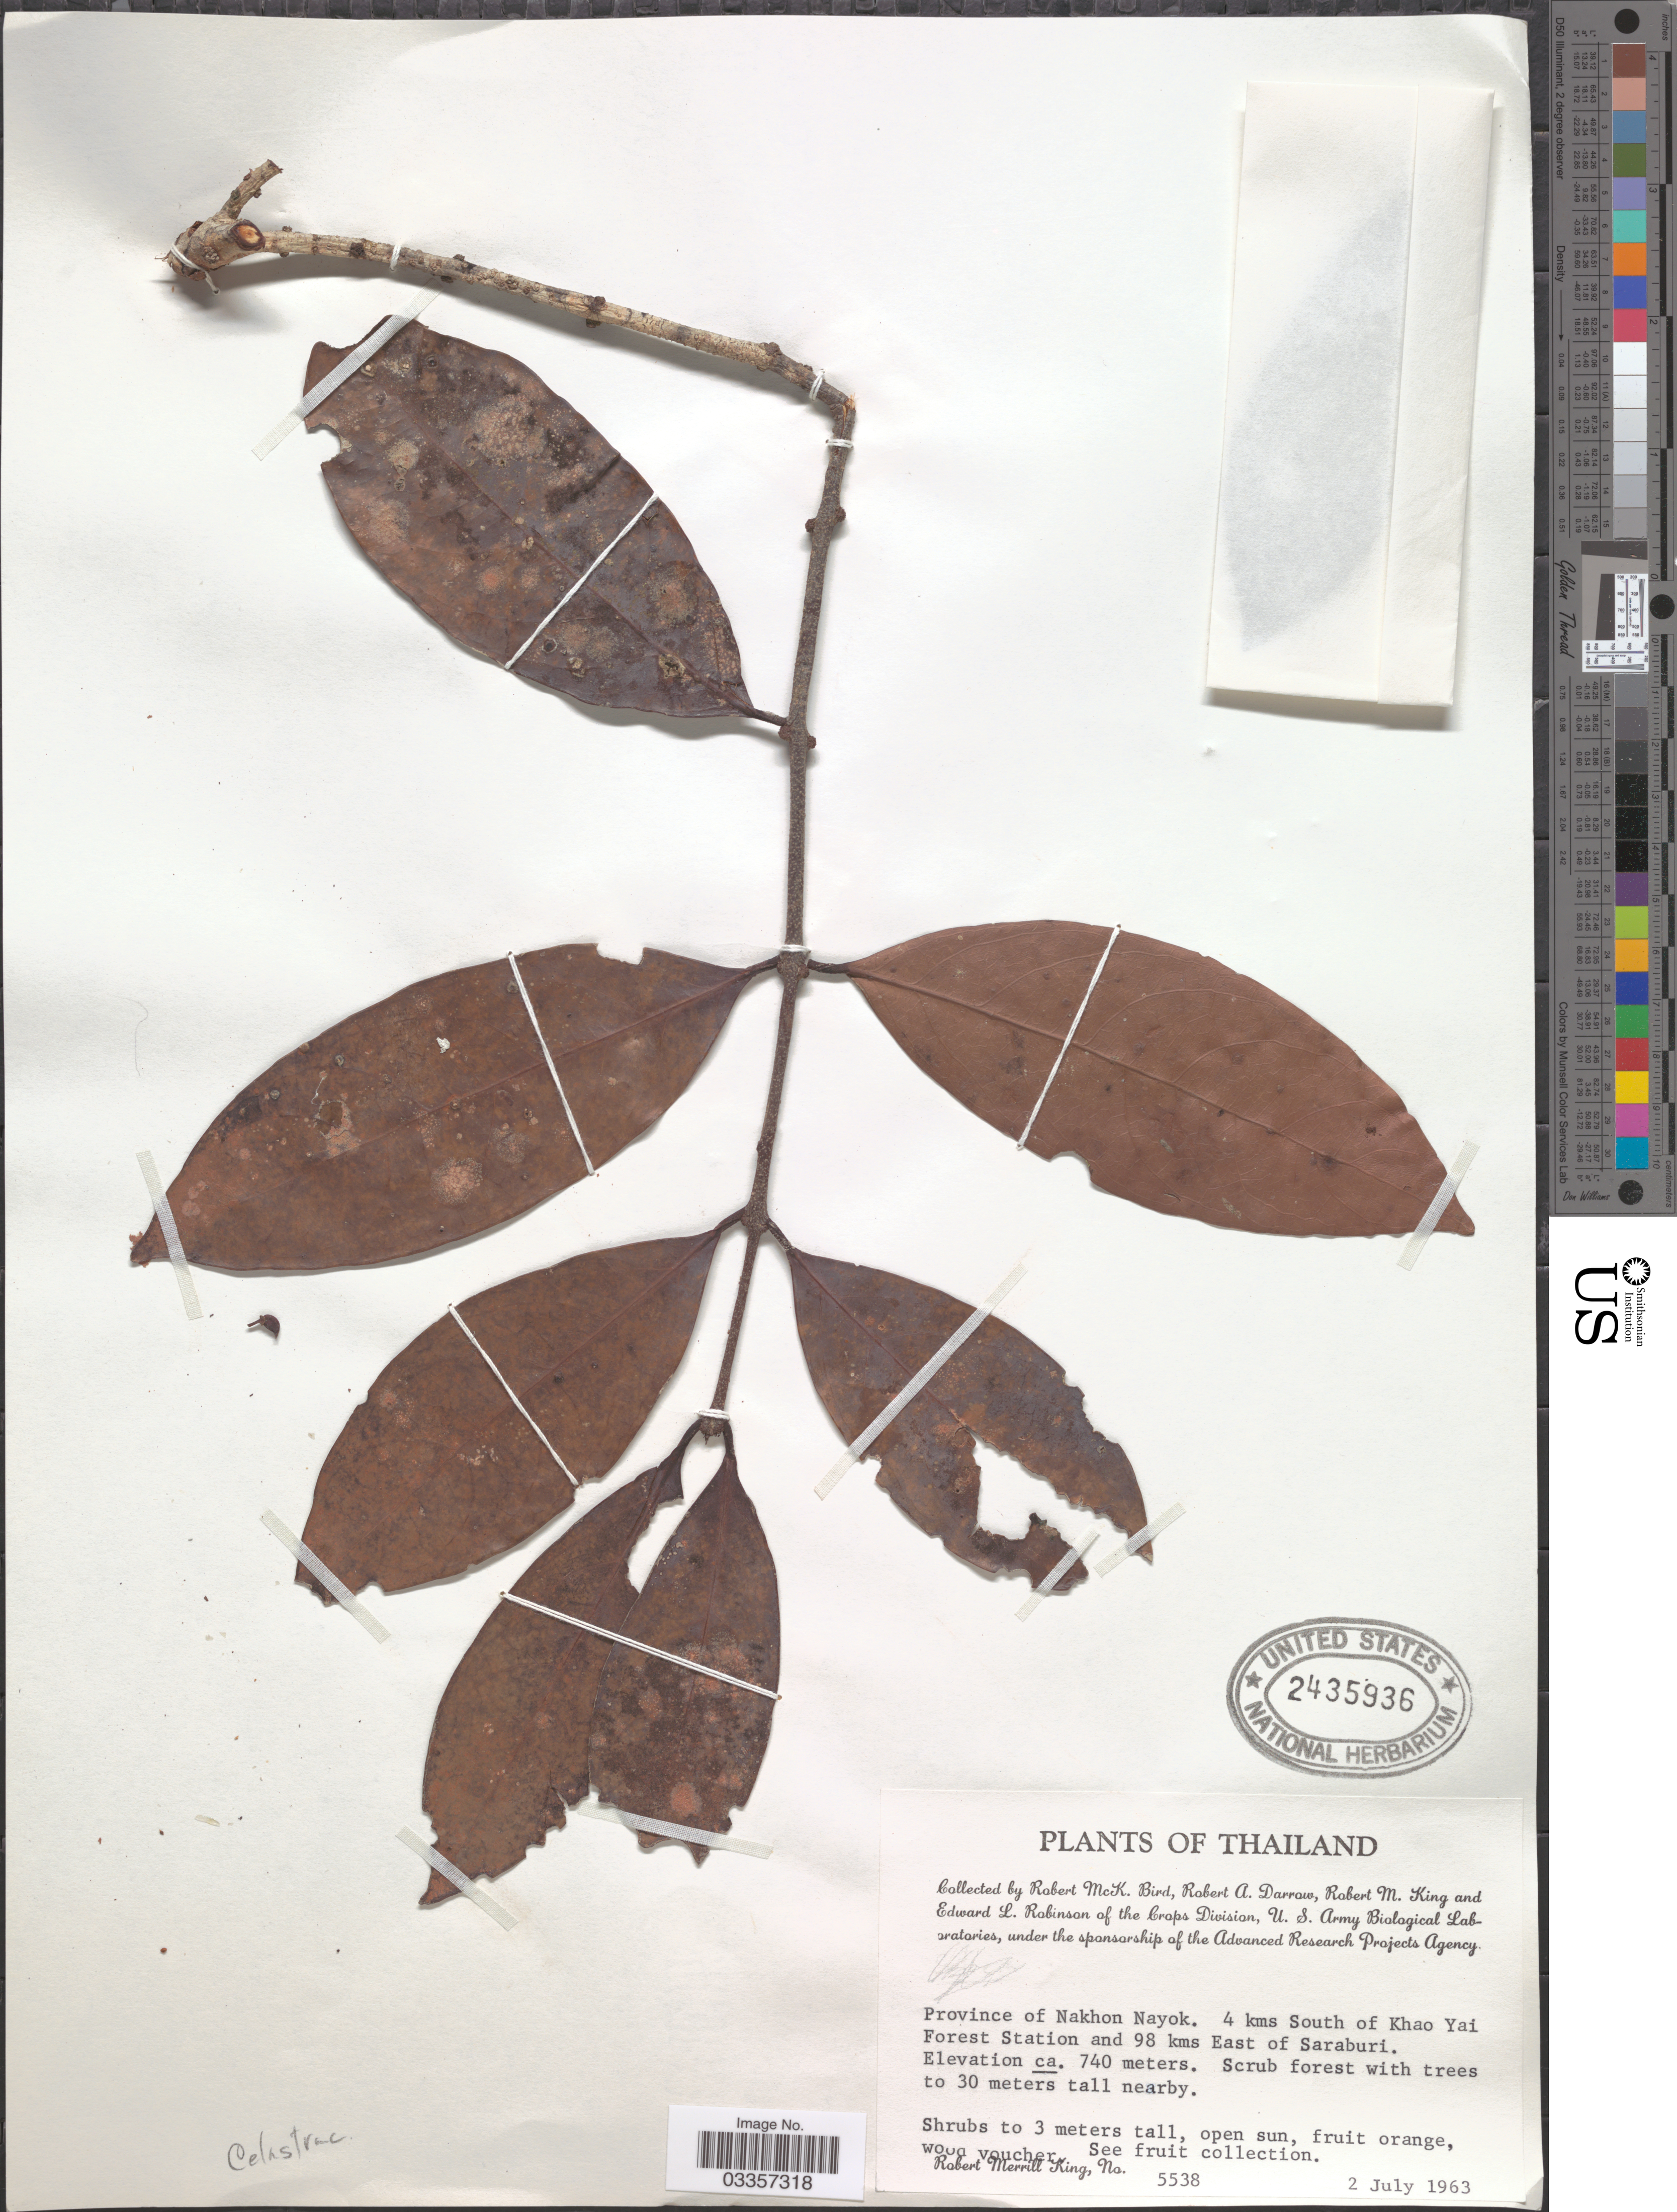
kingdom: Plantae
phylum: Tracheophyta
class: Magnoliopsida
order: Celastrales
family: Celastraceae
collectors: R. M. King, R. M. Bird, R. A. Darrow & E. L. Robinson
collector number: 5538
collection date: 1963-07-02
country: Thailand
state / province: Nakhon Nayok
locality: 4 kms South of Khao Yai Forest Station and 98 kms East of Saraburi.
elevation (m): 740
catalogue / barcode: US 2435936